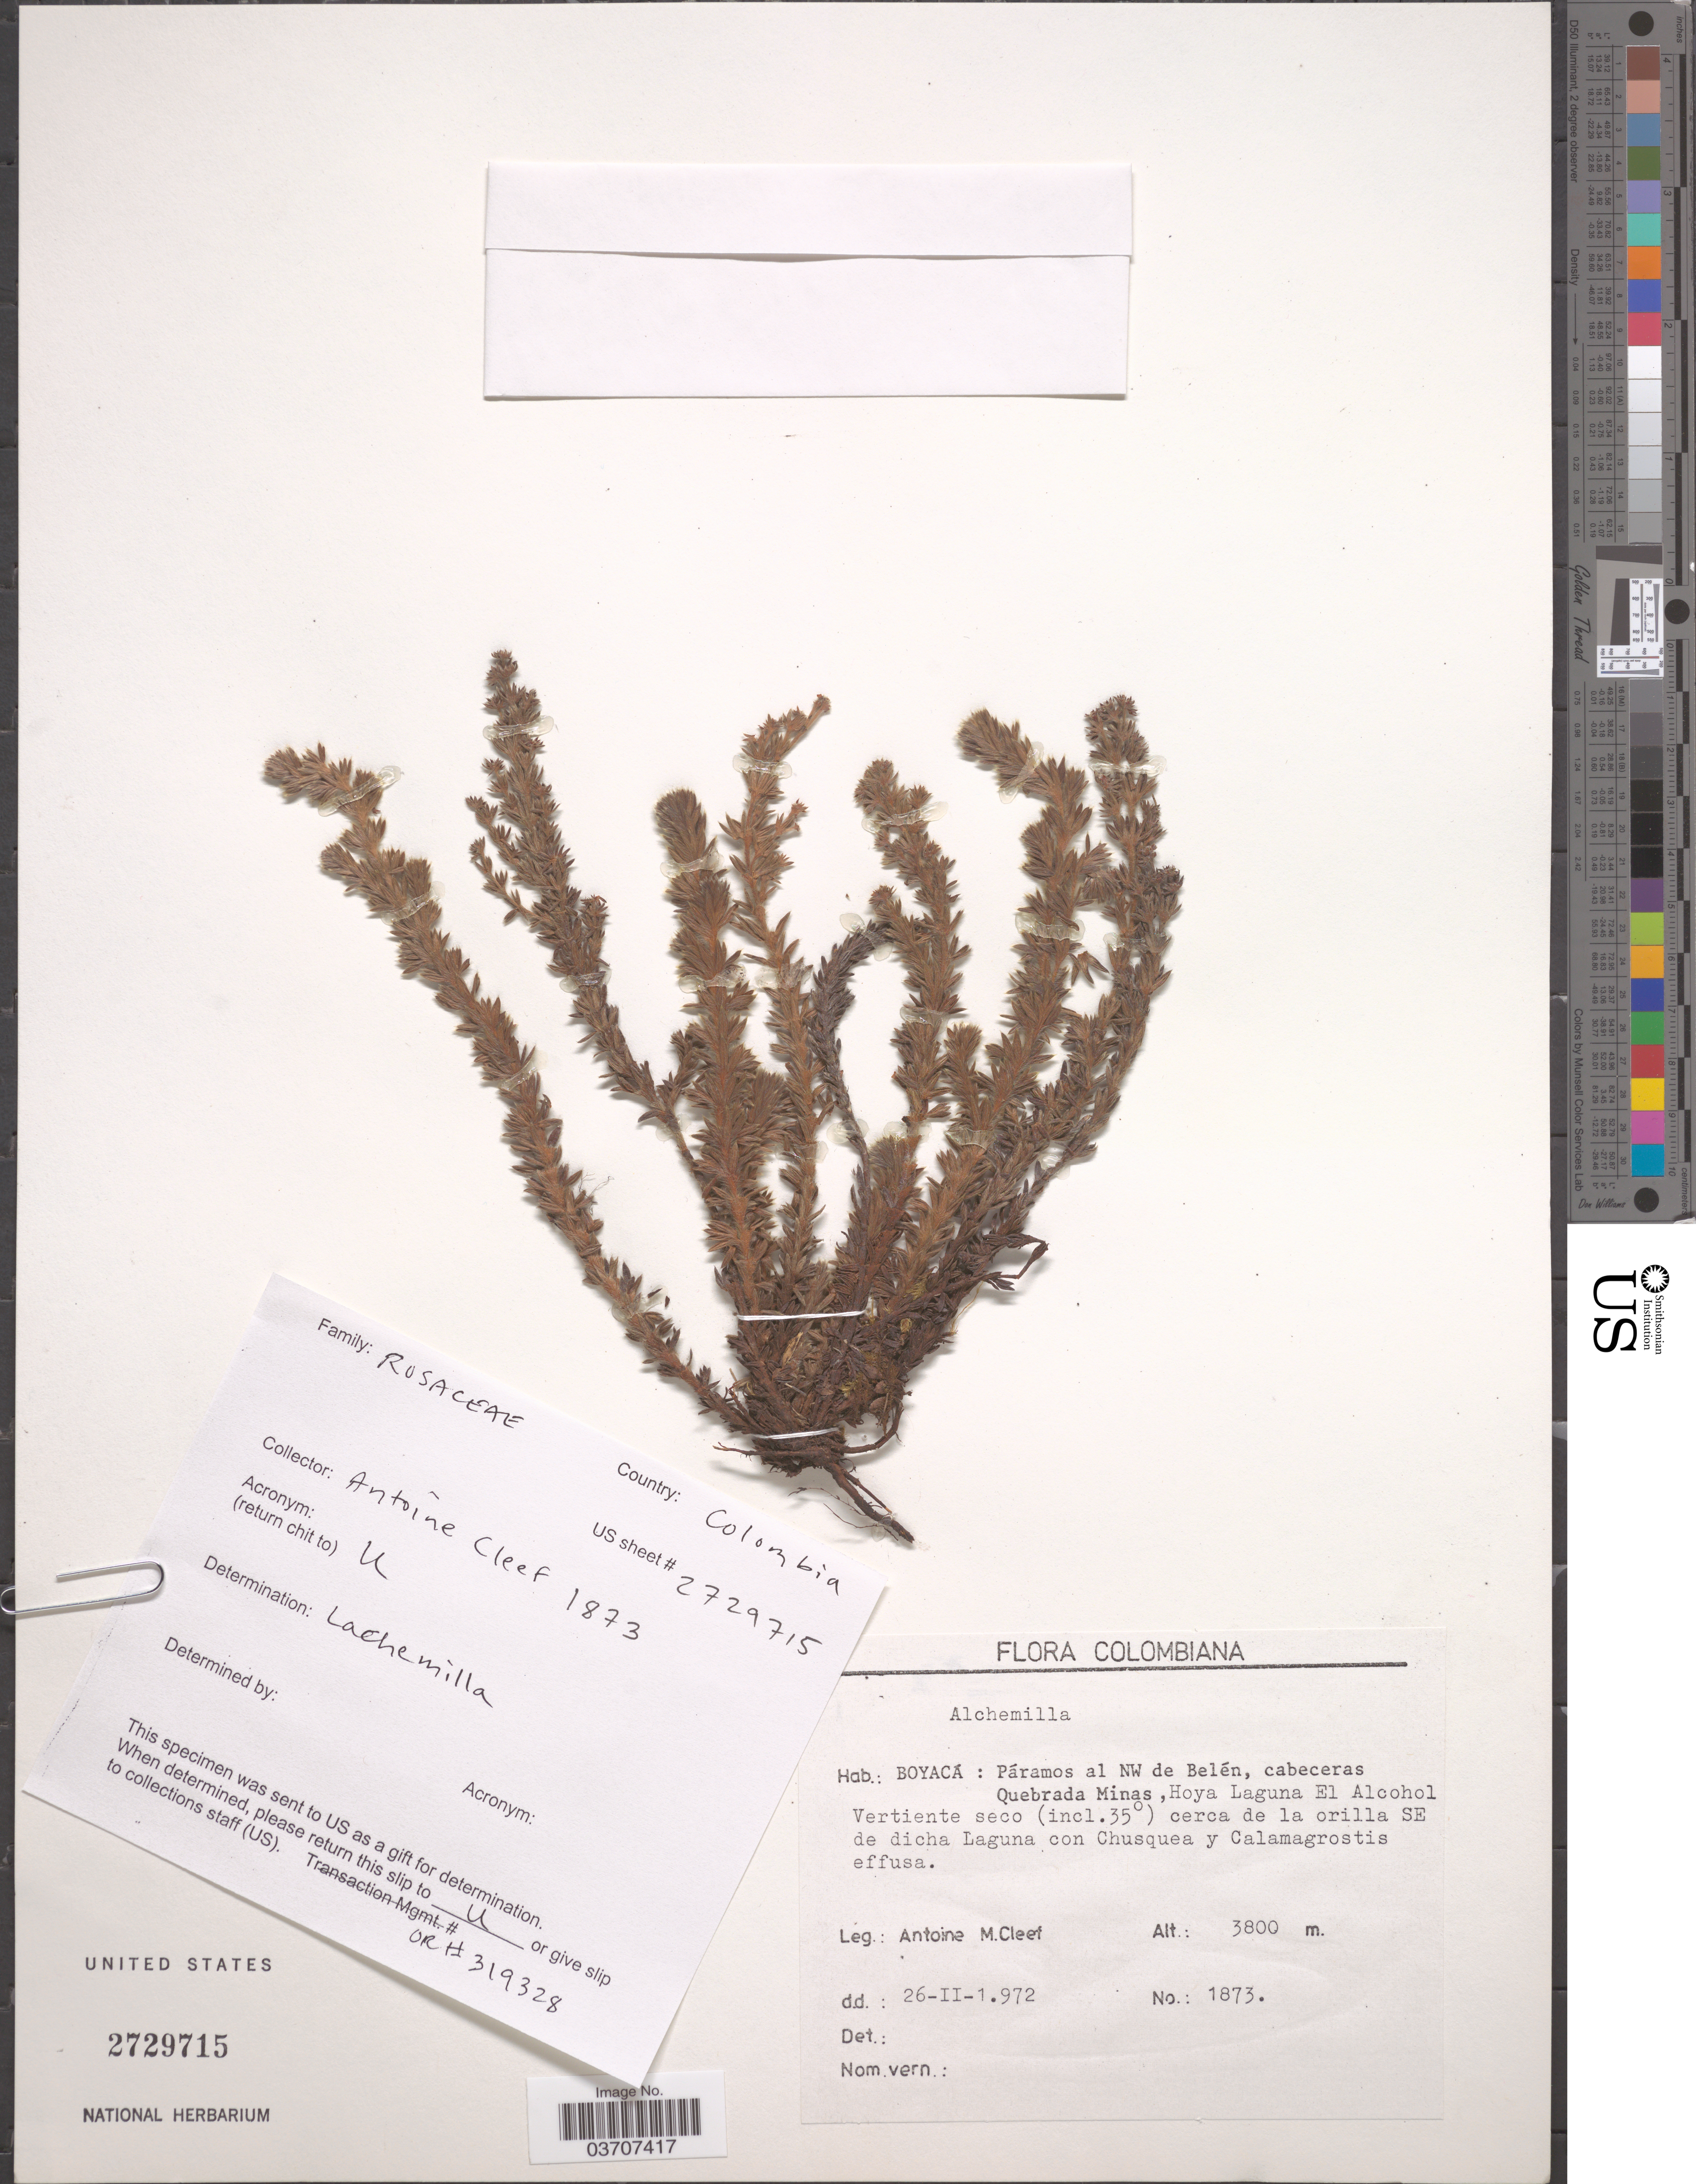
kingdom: Plantae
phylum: Tracheophyta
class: Magnoliopsida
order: Rosales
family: Rosaceae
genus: Lachemilla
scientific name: Lachemilla sp.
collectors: A. M. Cleef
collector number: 1873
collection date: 1972-02-26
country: Colombia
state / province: Boyacá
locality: Páramos al NW de Belén, cabeceras Quebrada Minas, Hoya Laguna El Alcohol Vertiente seco (incl. 35º) cerca de la orilla SE de dicha Laguna.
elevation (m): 3800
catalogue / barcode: US 2729715